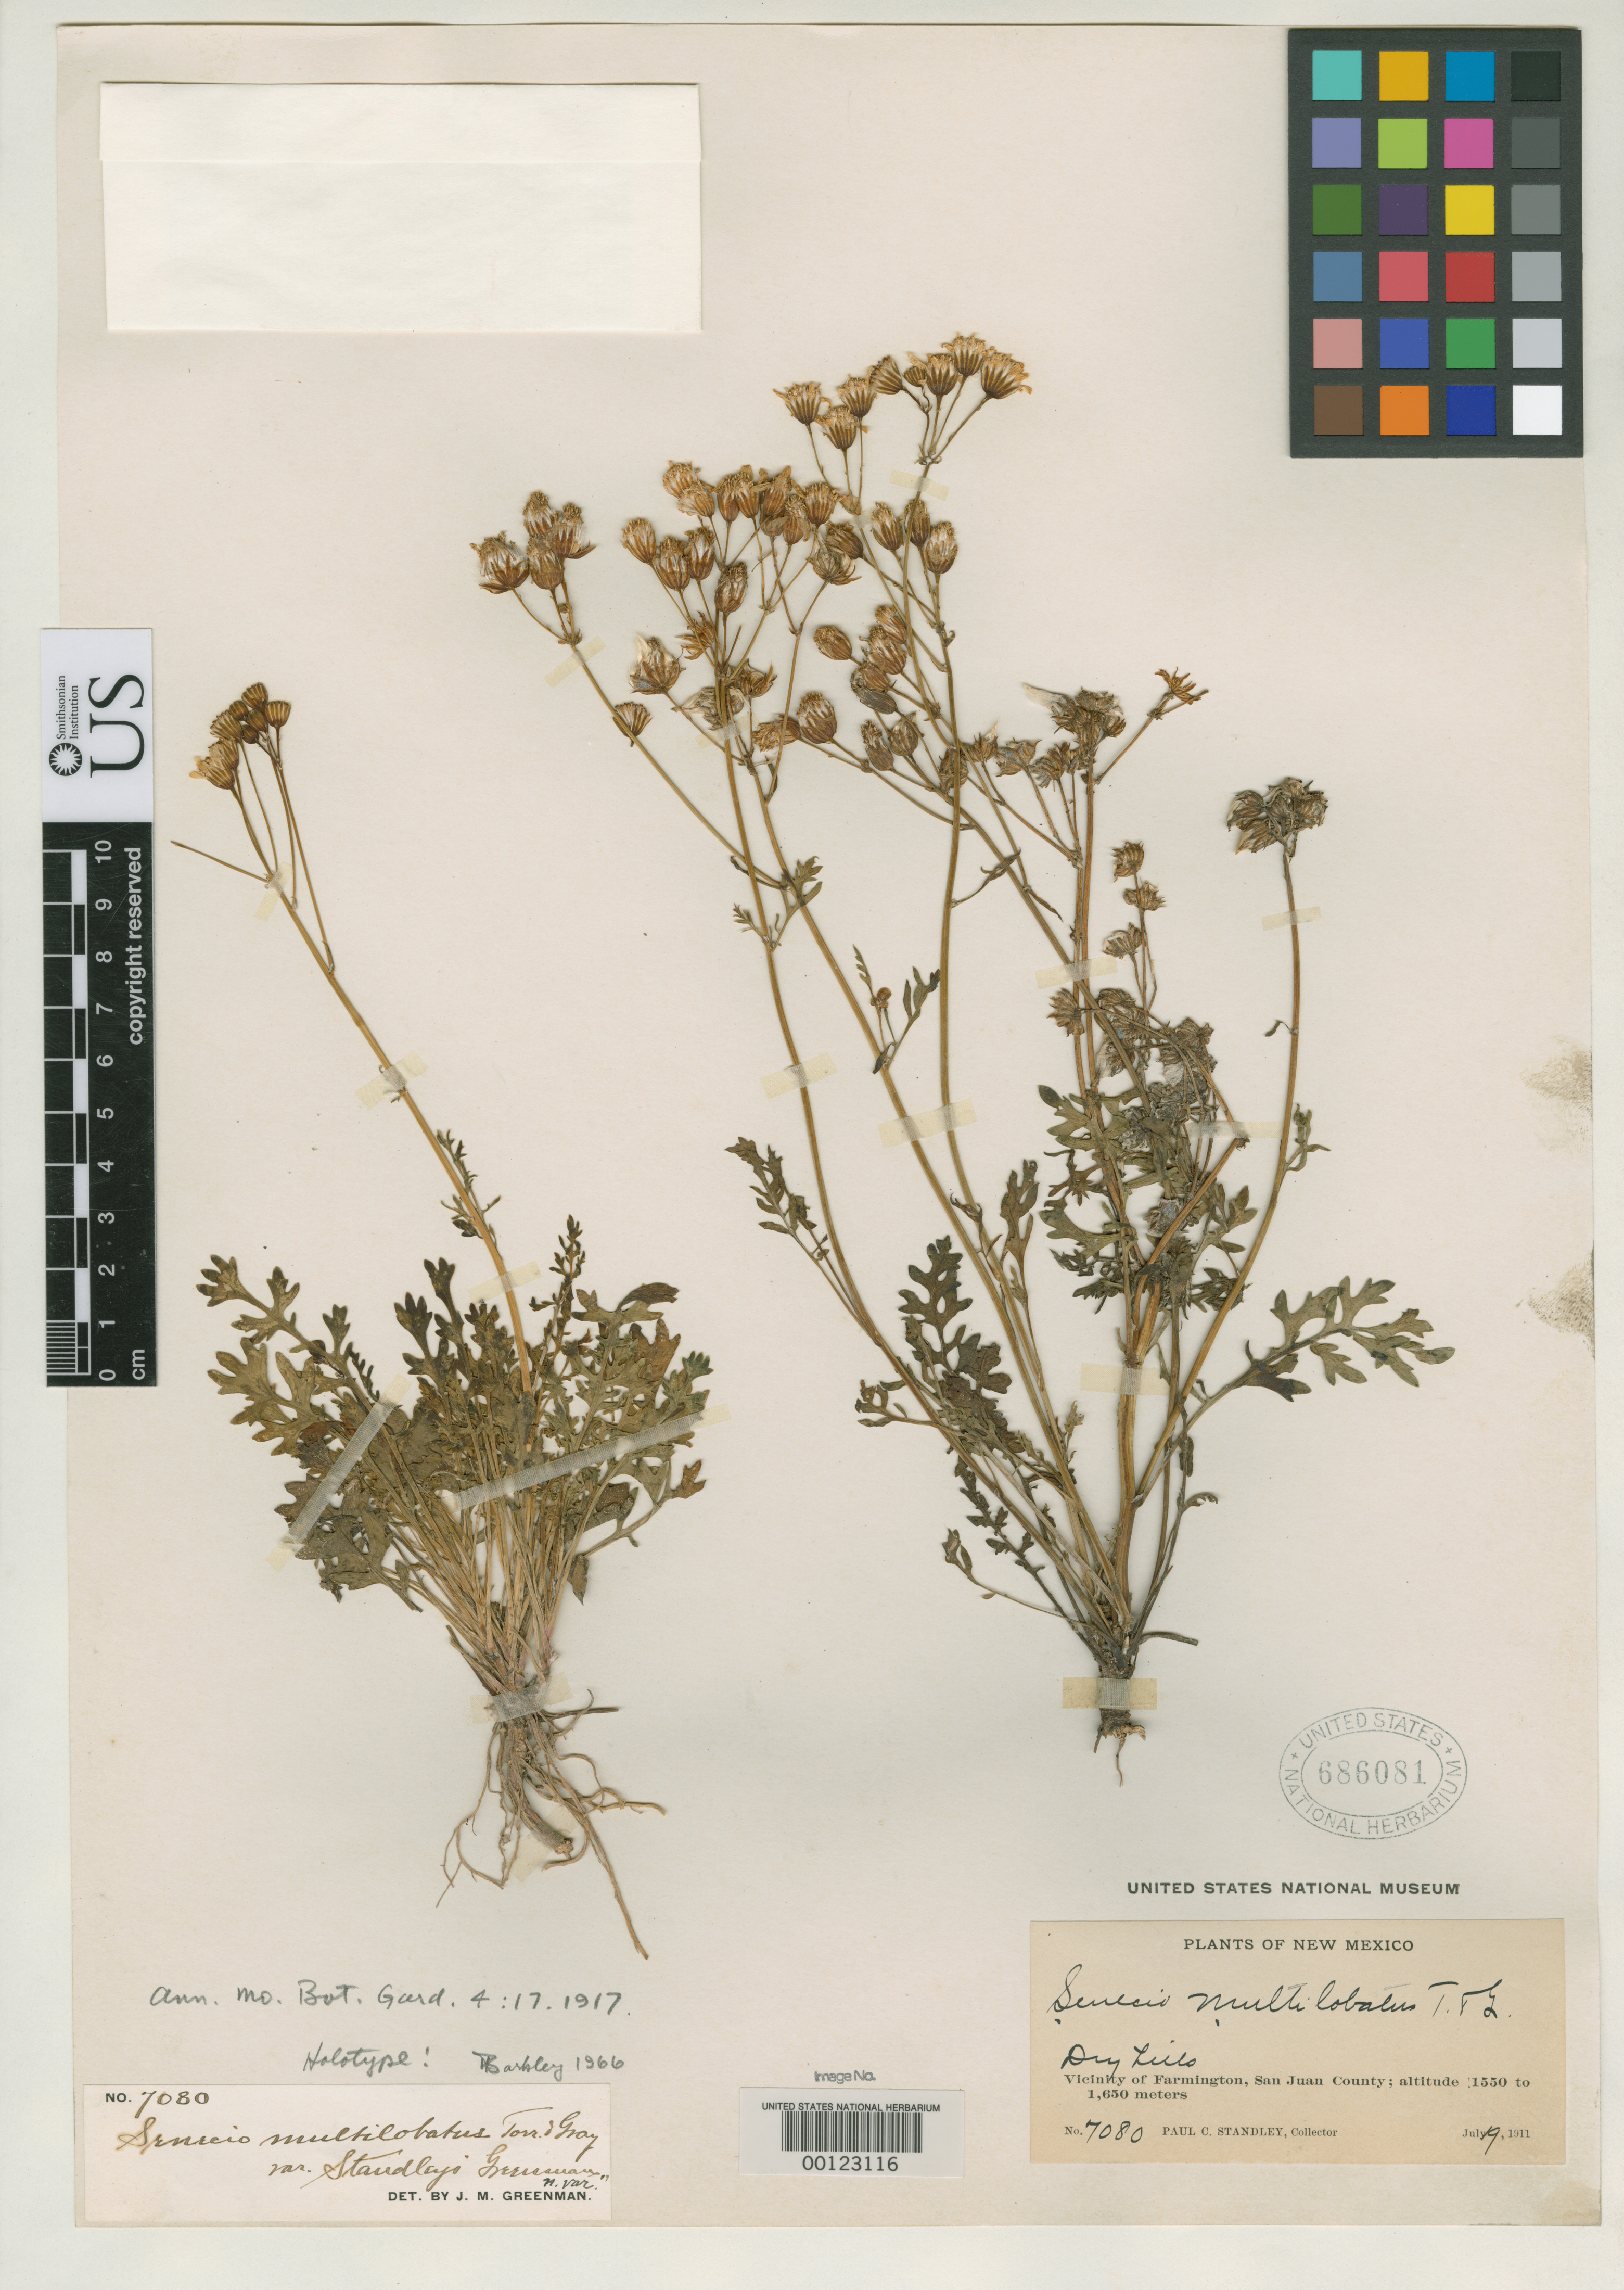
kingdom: Plantae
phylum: Tracheophyta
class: Magnoliopsida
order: Asterales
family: Asteraceae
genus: Senecio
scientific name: Senecio multilobatus var. standleyi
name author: Greenm.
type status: Holotype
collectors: P. C. Standley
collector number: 7080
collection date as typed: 19 Jul 1911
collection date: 1911-07-19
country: United States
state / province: New Mexico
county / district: San Juan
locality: Vicinity of Farmington.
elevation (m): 1550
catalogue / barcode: US 686081